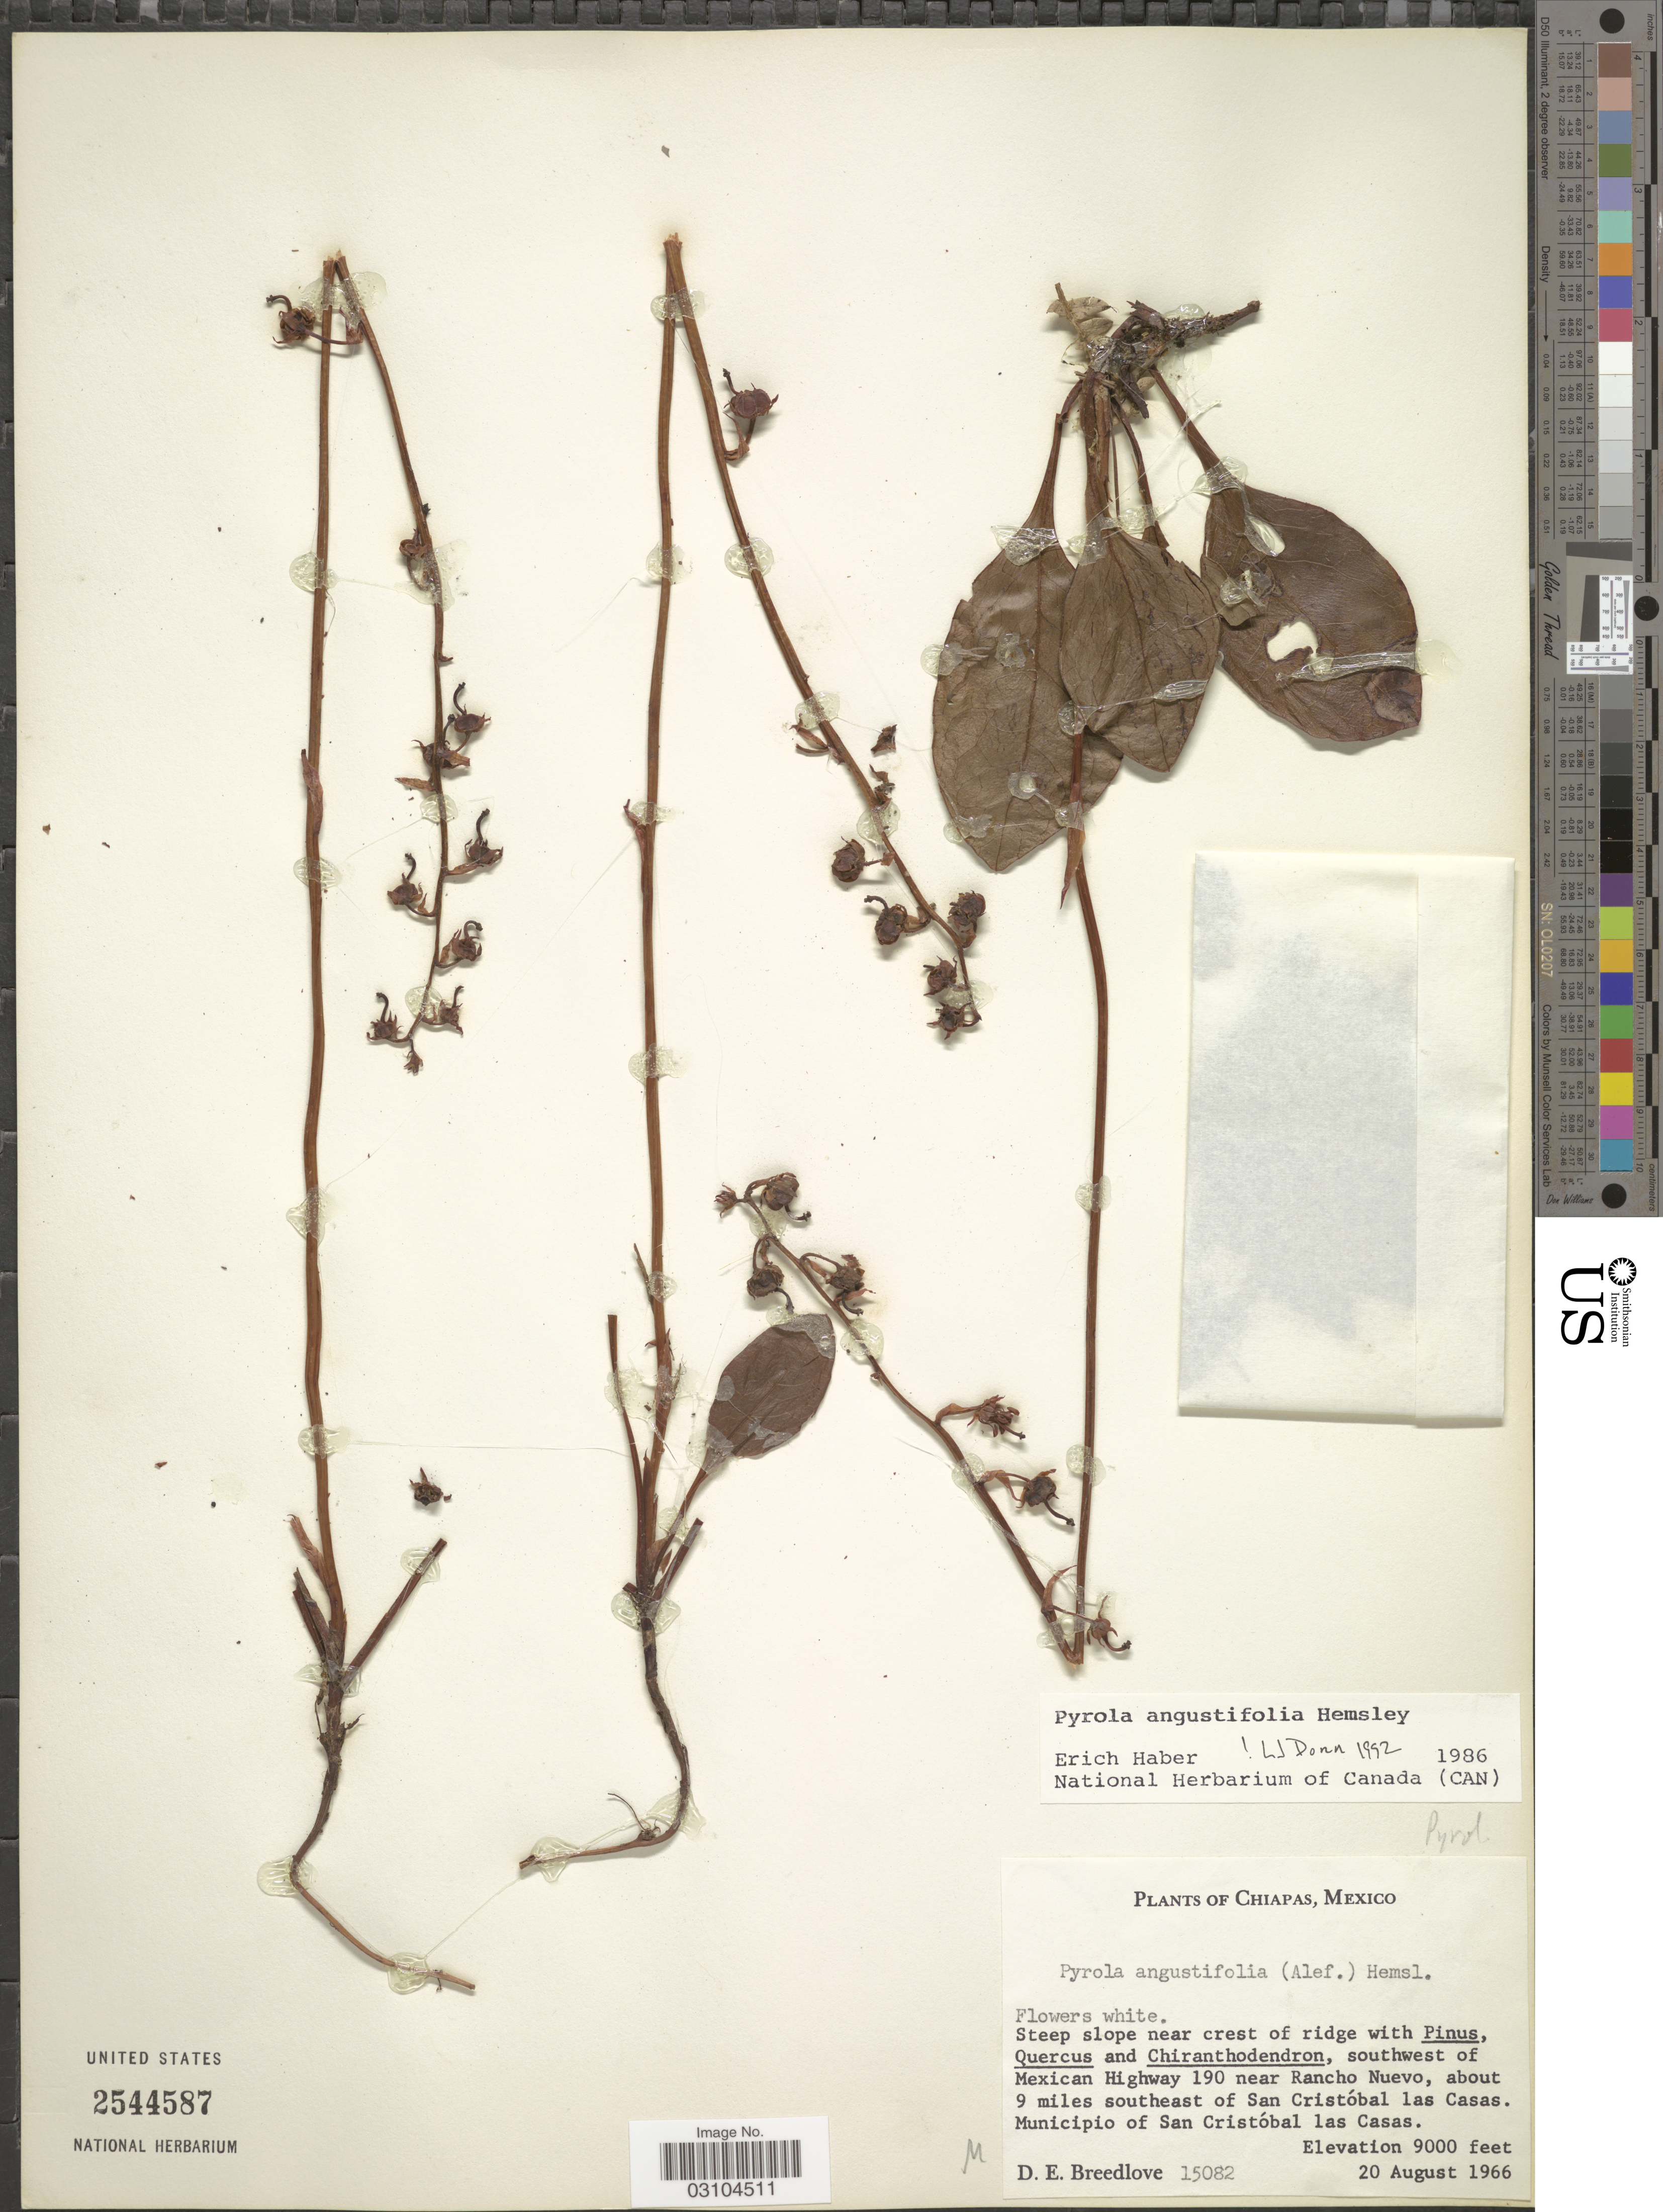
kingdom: Plantae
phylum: Tracheophyta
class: Magnoliopsida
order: Ericales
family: Ericaceae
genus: Pyrola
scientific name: Pyrola angustifolia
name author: (Alef.) Hemsl.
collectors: D. E. Breedlove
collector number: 15082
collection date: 1966-08-20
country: Mexico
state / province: Chiapas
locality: Southwest of Mexican Highway 190 near Rancho Nuevo, about 9 miles southeast of San Cristóbal las Casas. Municipio of San Cristóbal las Casas.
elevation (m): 2743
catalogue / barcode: US 2544587